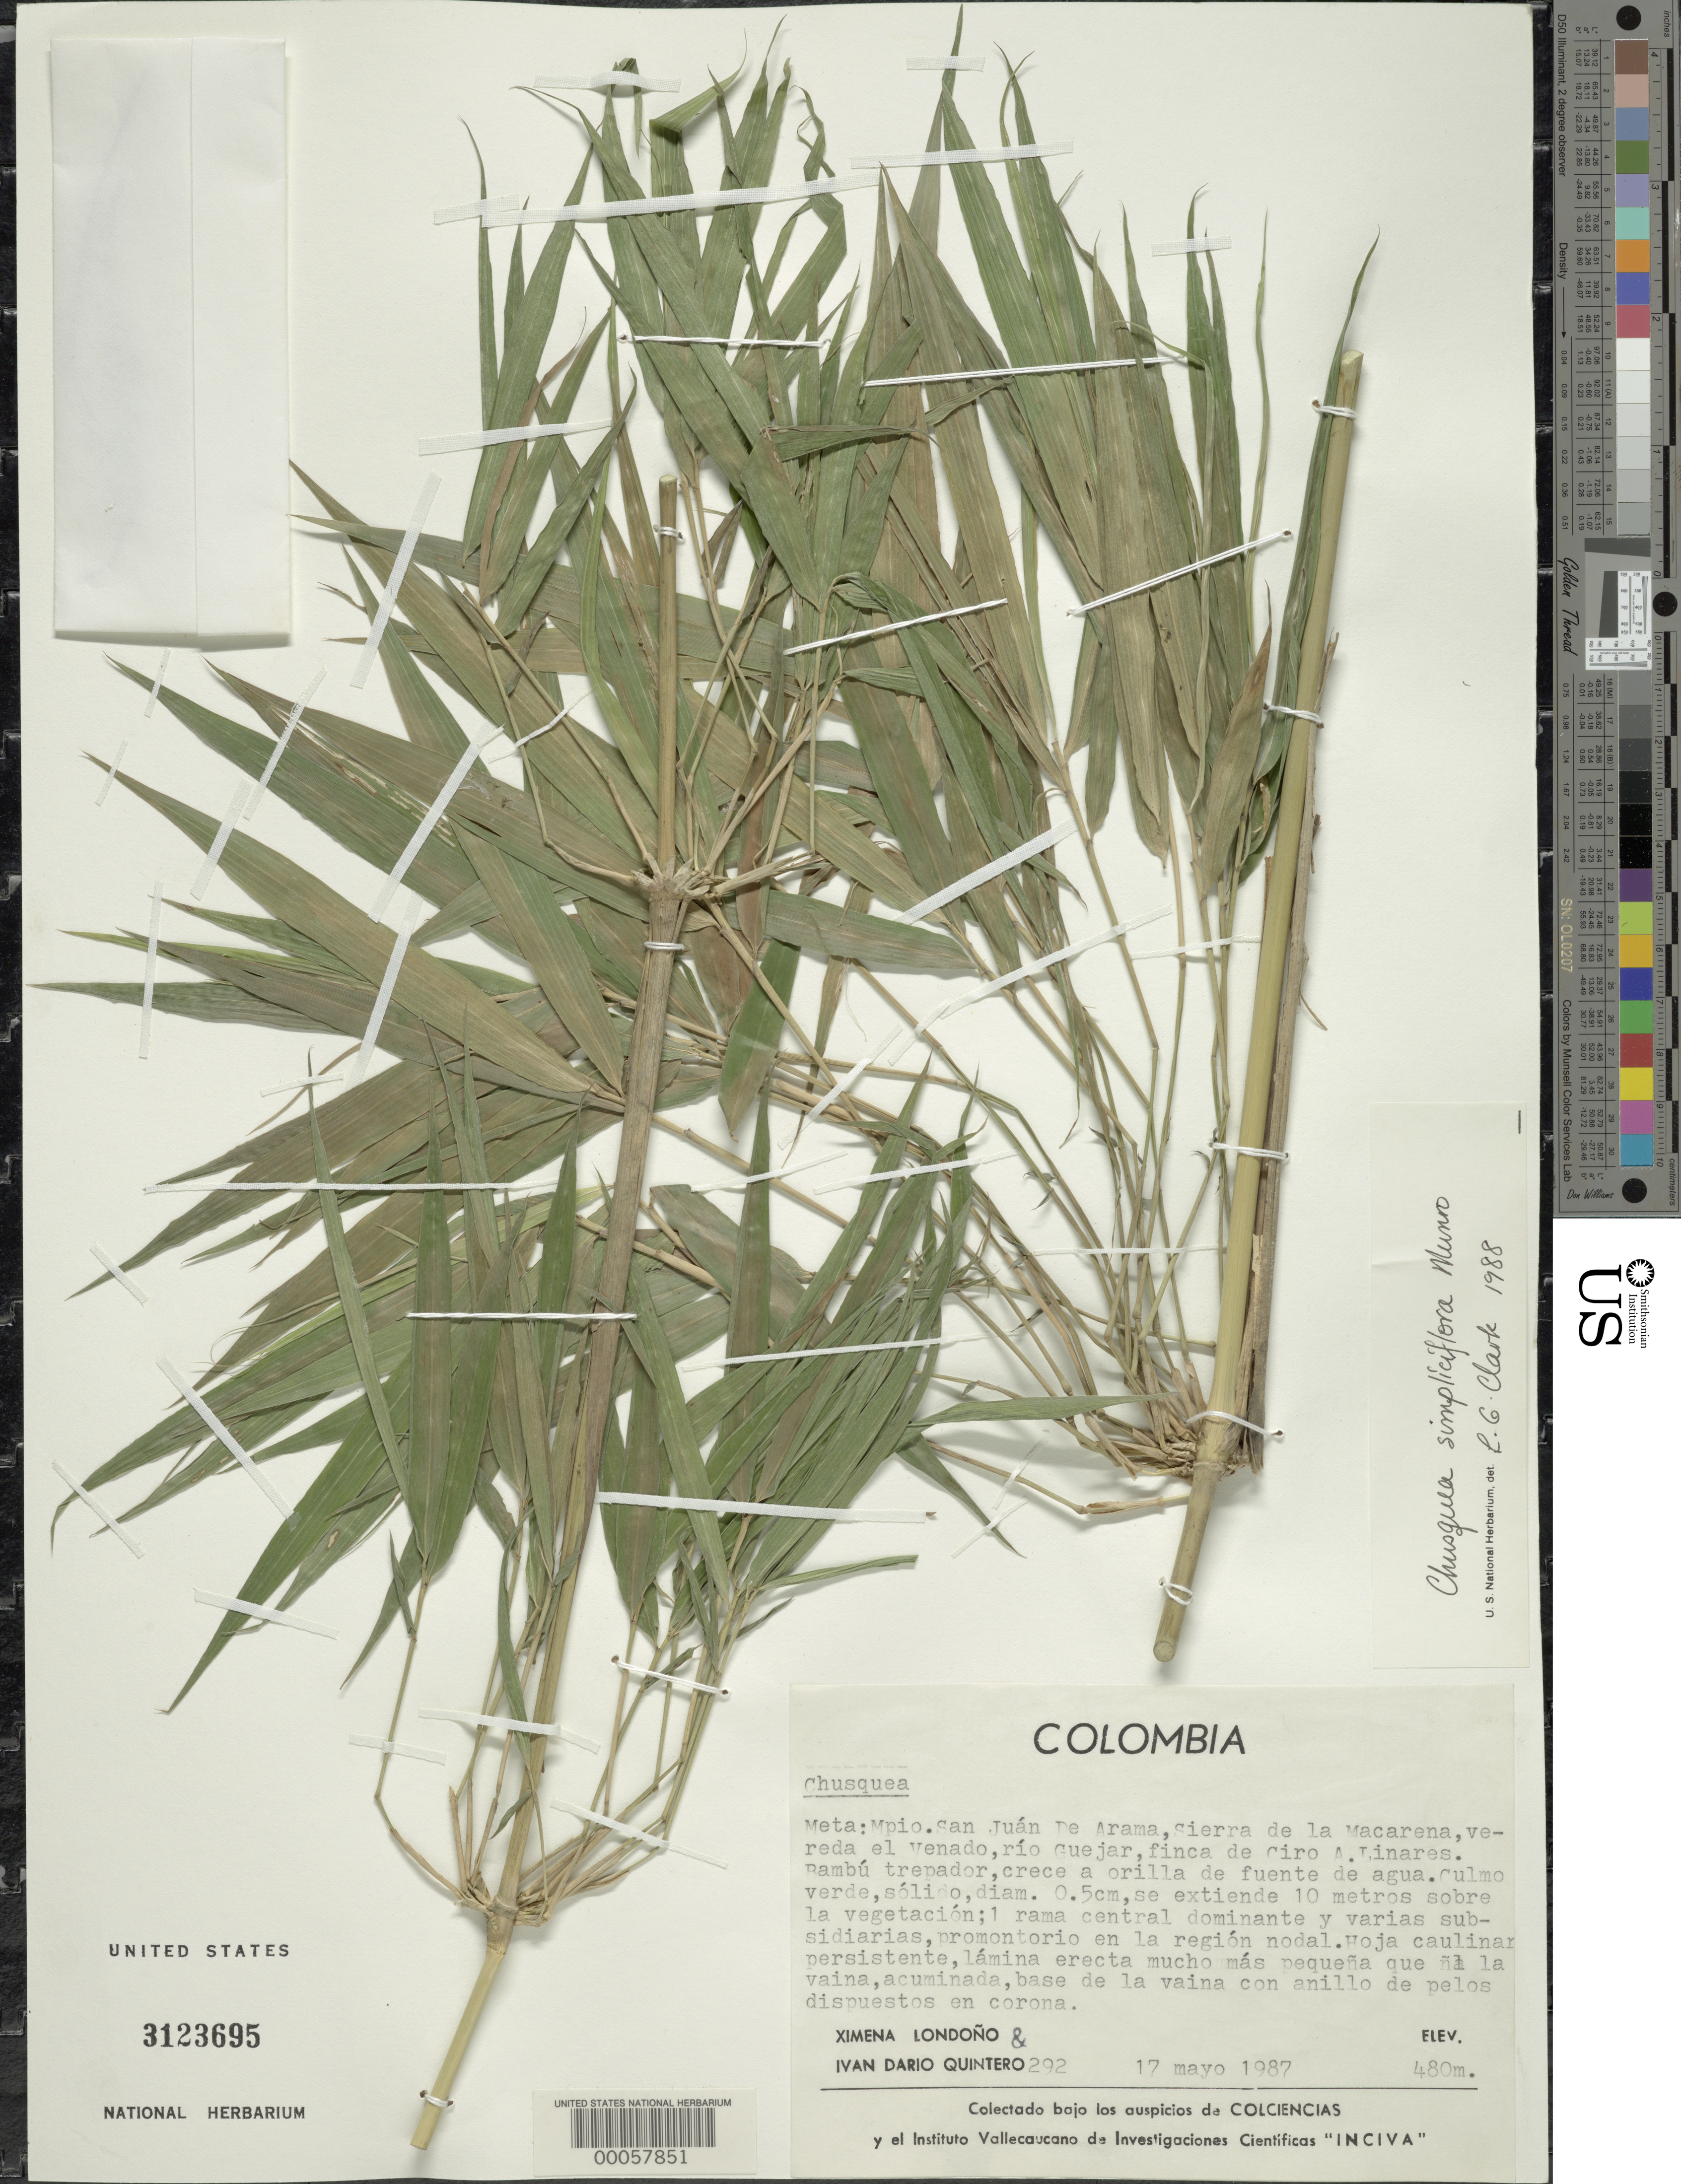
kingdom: Plantae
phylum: Tracheophyta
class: Liliopsida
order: Poales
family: Poaceae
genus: Chusquea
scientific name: Chusquea simpliciflora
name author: Munro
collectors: X. Londoño & I. Quintero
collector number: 292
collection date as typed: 17 May 1987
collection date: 1987-05-17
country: Colombia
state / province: Meta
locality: Mun. San Juan de Arama, Sierra de la Macarena, el Venado Trail, Rio Guejar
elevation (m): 480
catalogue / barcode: US 3123695